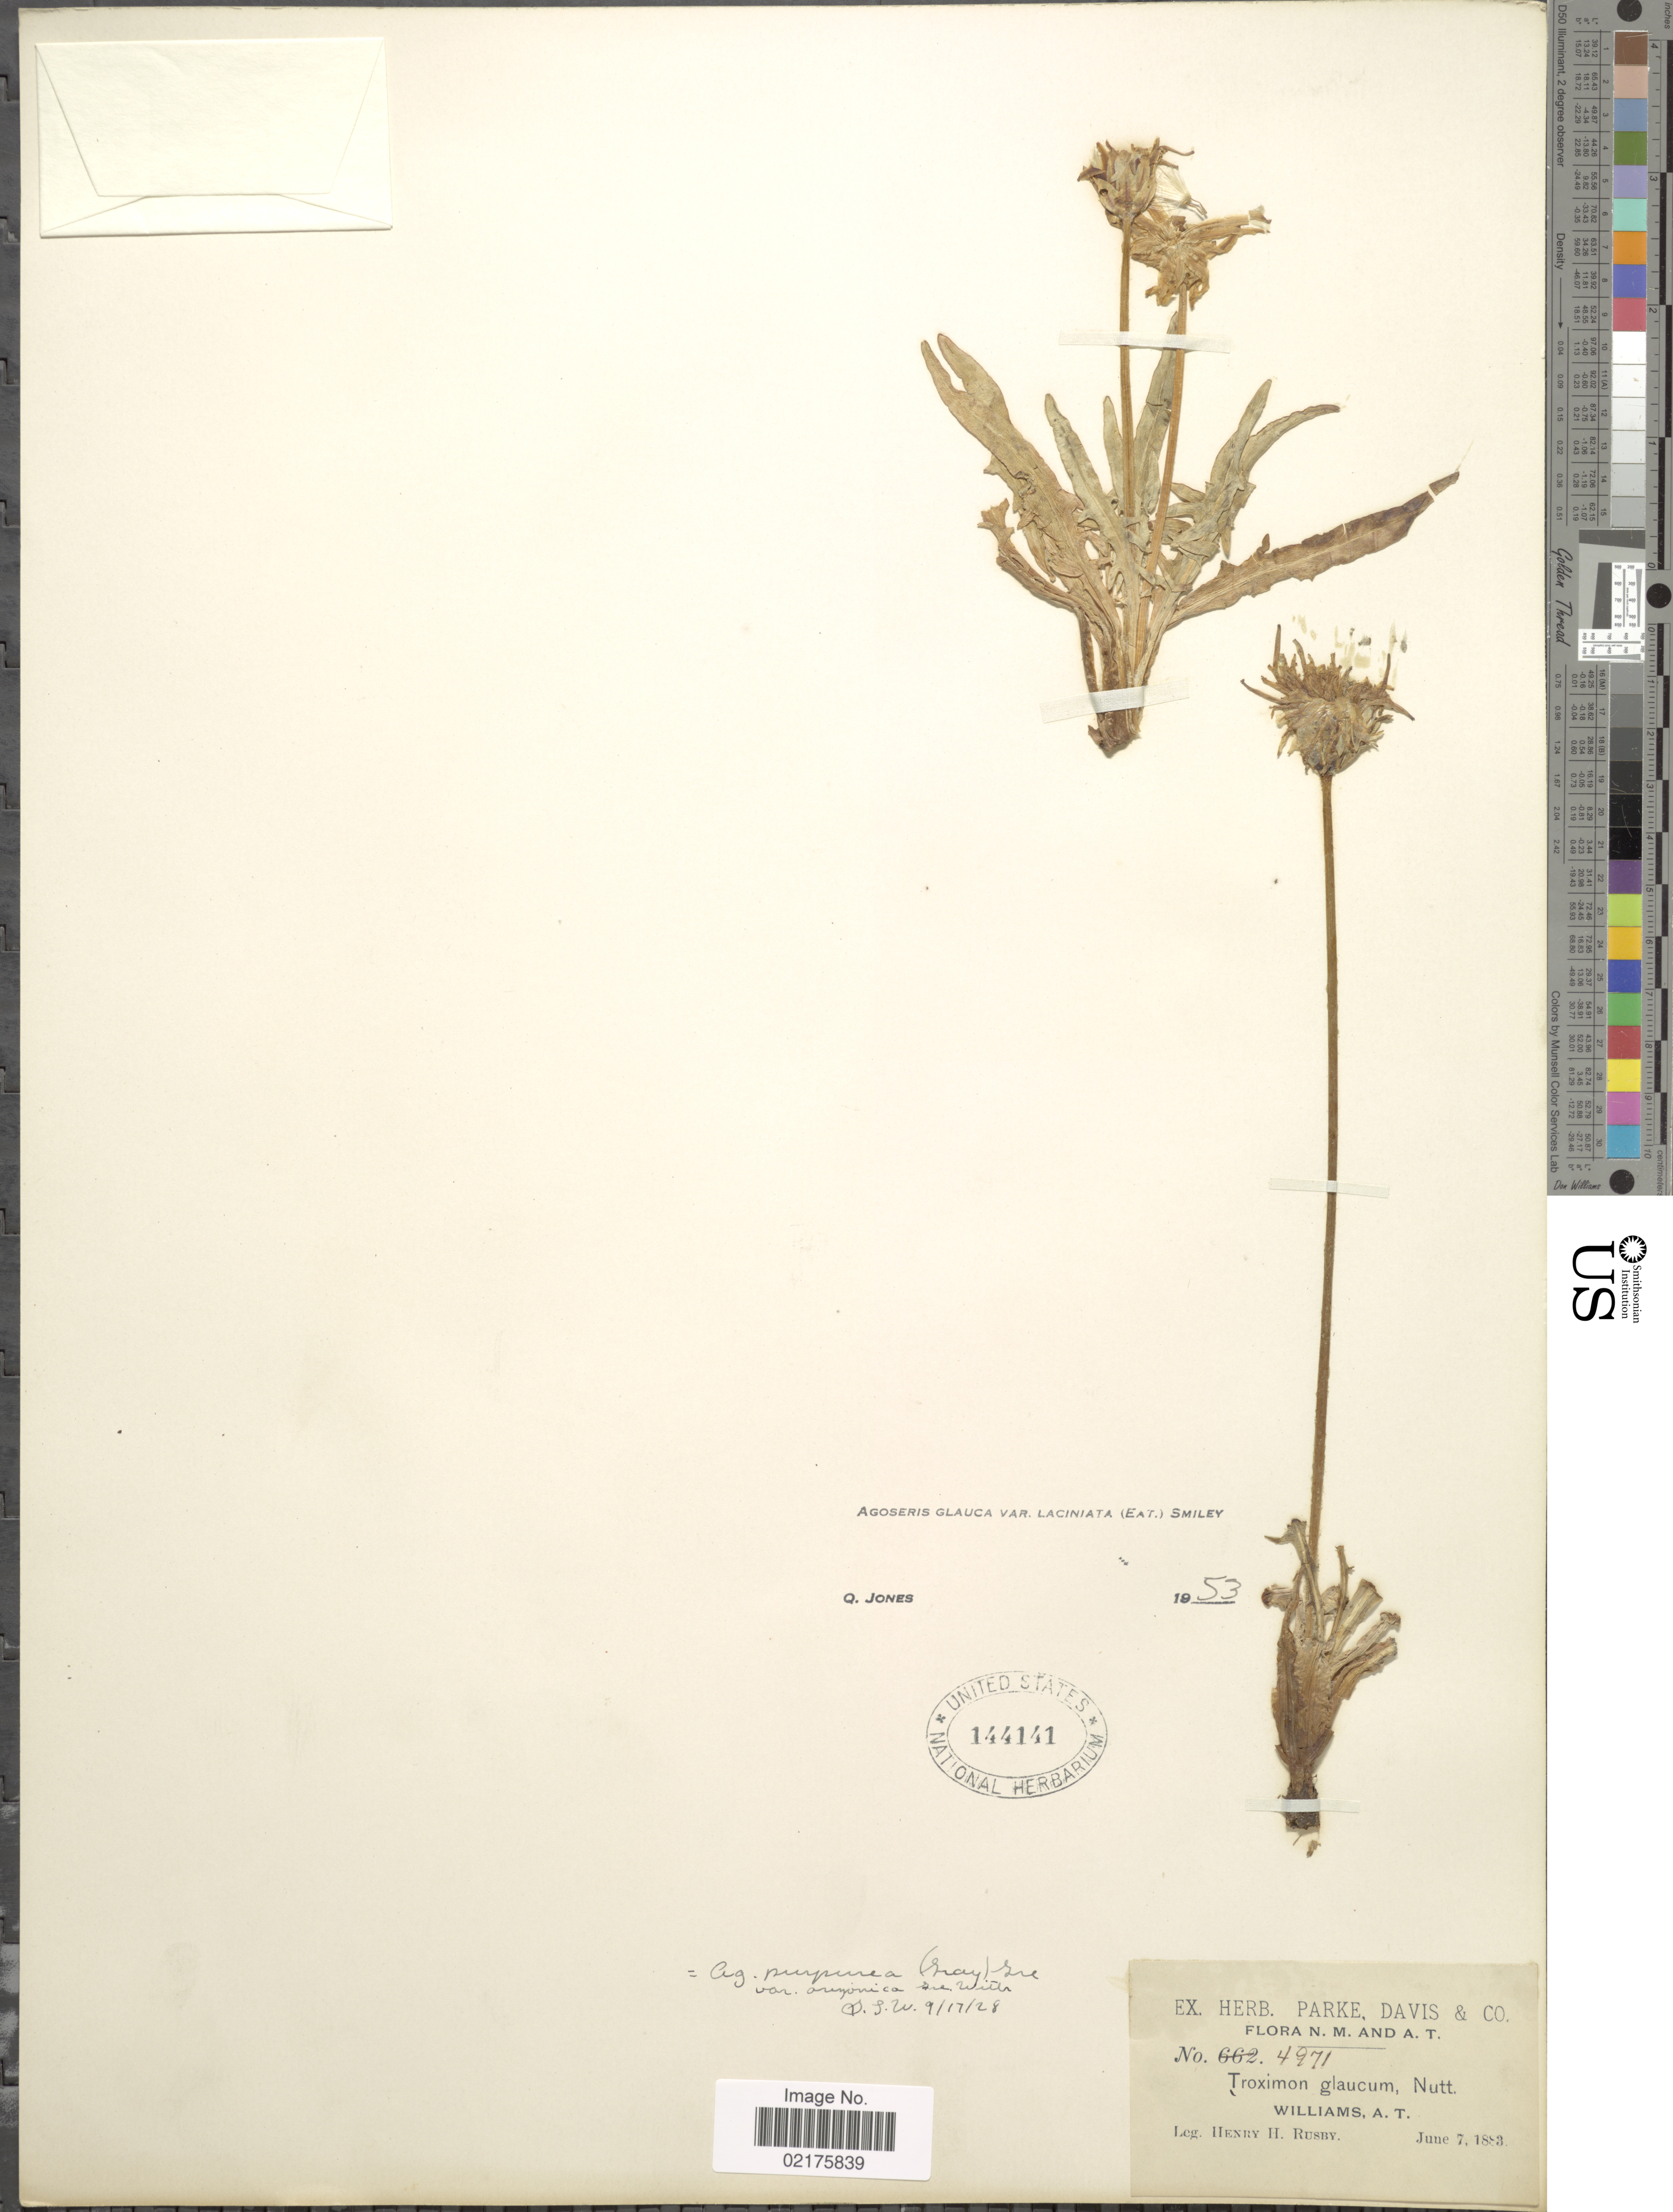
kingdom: Plantae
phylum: Tracheophyta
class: Magnoliopsida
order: Asterales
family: Asteraceae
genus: Agoseris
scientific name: Agoseris parviflora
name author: (Nutt.) D. Dietr.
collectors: H. H. Rusby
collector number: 4271*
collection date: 1883-06-07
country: United States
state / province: New Mexico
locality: Williams, A.T, N.M. and A.T.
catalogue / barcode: US 144141